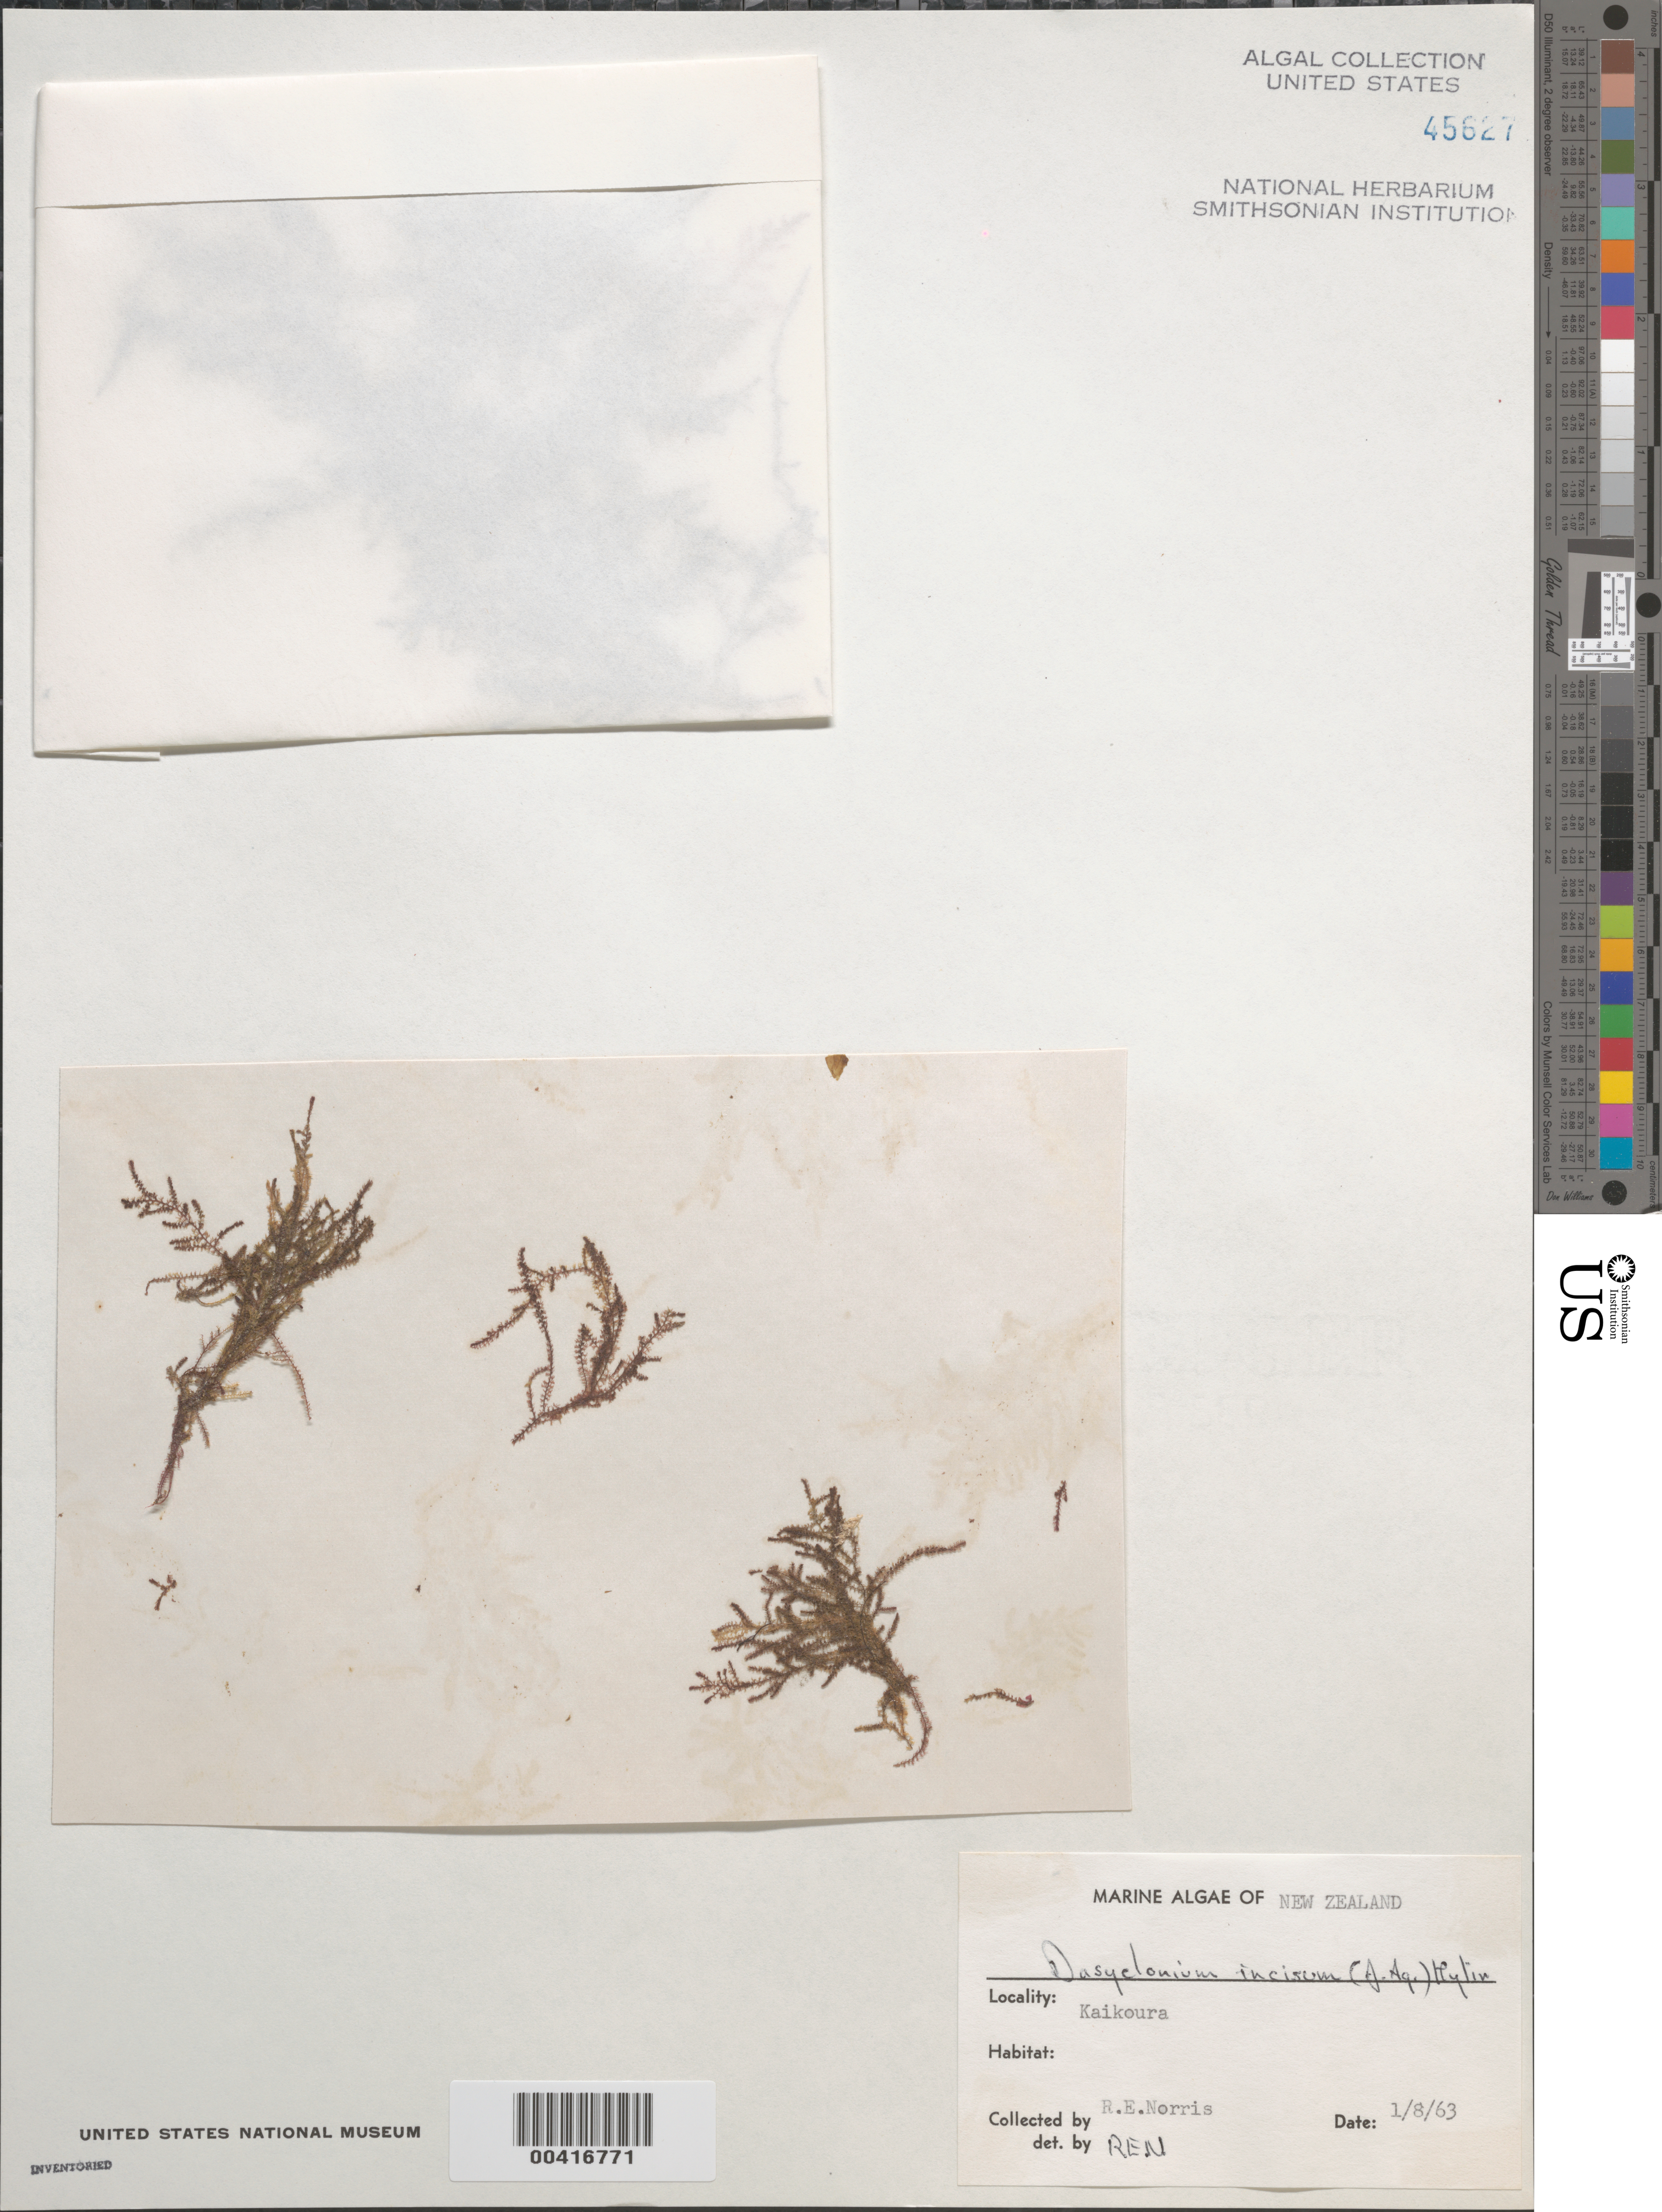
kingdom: Plantae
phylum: Rhodophyta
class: Florideophyceae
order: Ceramiales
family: Rhodomelaceae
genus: Dasyclonium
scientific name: Dasyclonium incisum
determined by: Norris, R. E.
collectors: R. E. Norris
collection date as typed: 08 Jan 1963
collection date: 1963-01-08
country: New Zealand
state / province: Canterbury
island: South Island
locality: Kaikoura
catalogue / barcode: US 45627